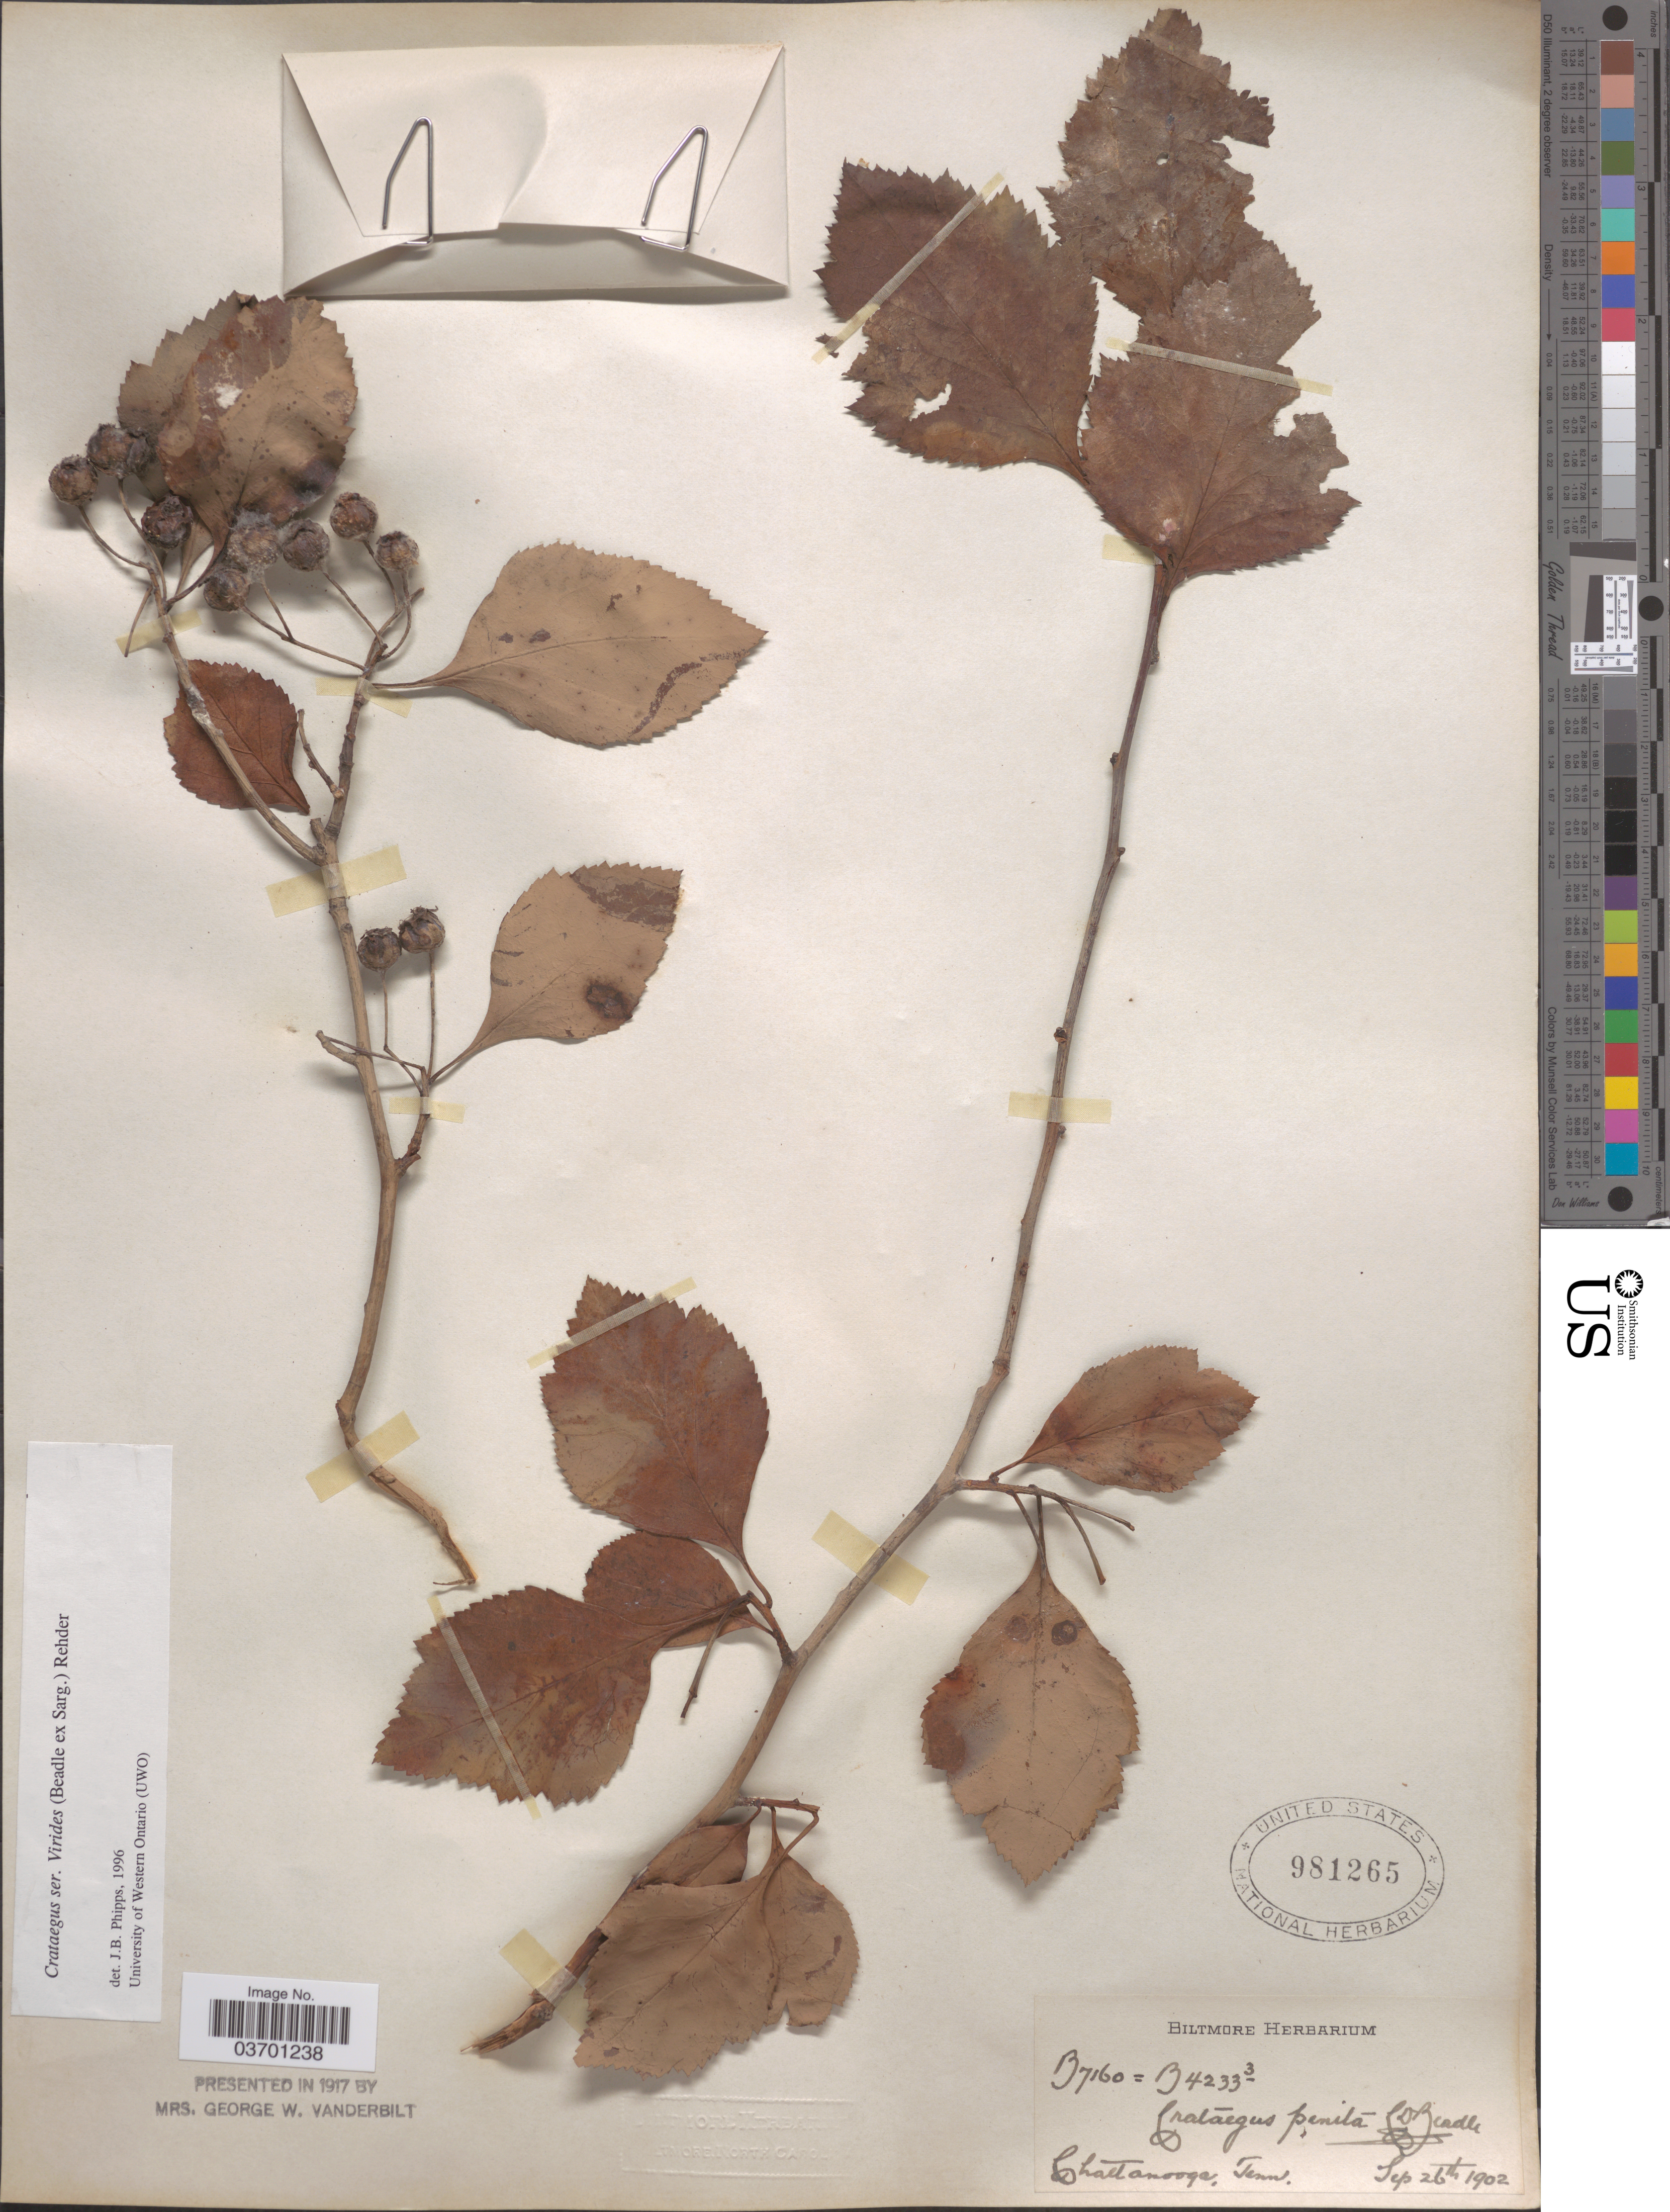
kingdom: Plantae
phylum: Tracheophyta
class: Magnoliopsida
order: Rosales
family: Rosaceae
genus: Crataegus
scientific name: Crataegus penita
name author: Beadle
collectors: ex herb. Biltmore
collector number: B7160=B4233/3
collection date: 1902-09-26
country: United States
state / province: Tennessee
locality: Chattanooga.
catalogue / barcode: US 981265